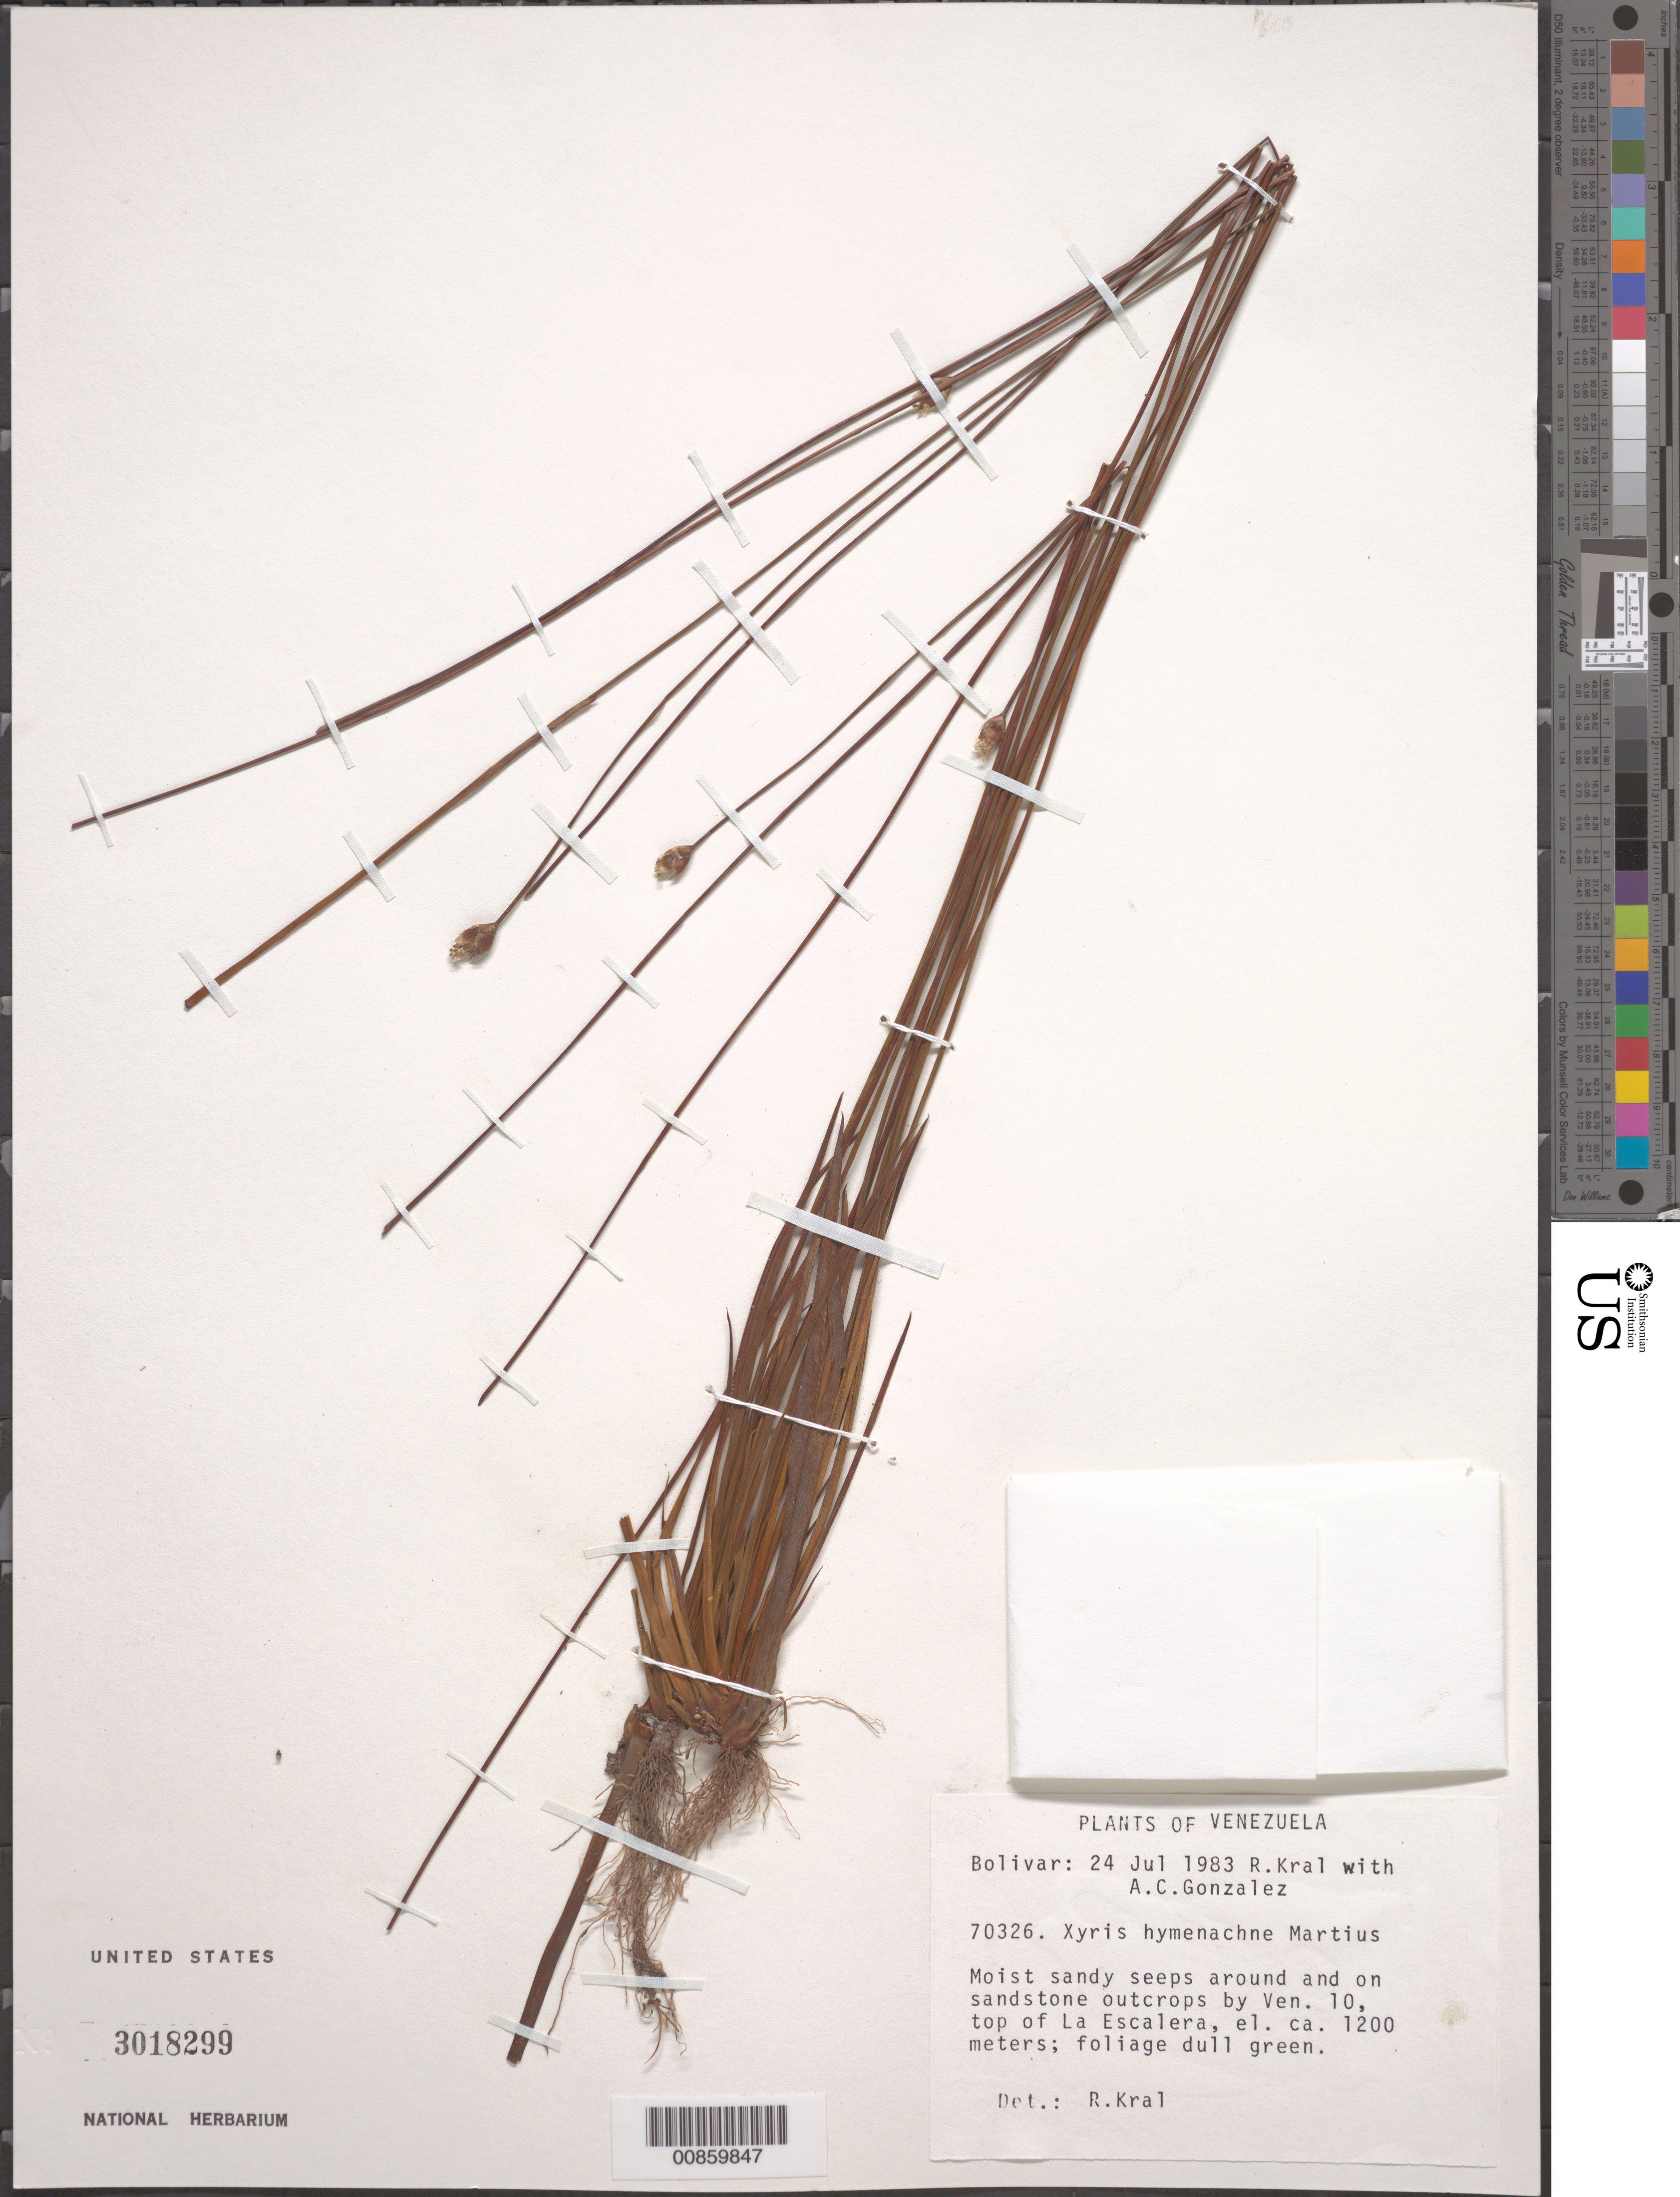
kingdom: Plantae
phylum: Tracheophyta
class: Liliopsida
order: Poales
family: Xyridaceae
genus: Xyris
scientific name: Xyris hymenachne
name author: Mart.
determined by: Kral, Robert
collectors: R. Kral & A. C. González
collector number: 70326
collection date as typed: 24-Jul-83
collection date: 1983-07-24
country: Venezuela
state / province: Bolívar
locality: Gran Sabana, La Escalera, summit, Ven. 10, ca. 7 km N of Pioneer's Monument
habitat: Moist sandy seeps around and on sandstone outcrops.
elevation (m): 1200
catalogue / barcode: US 3018299